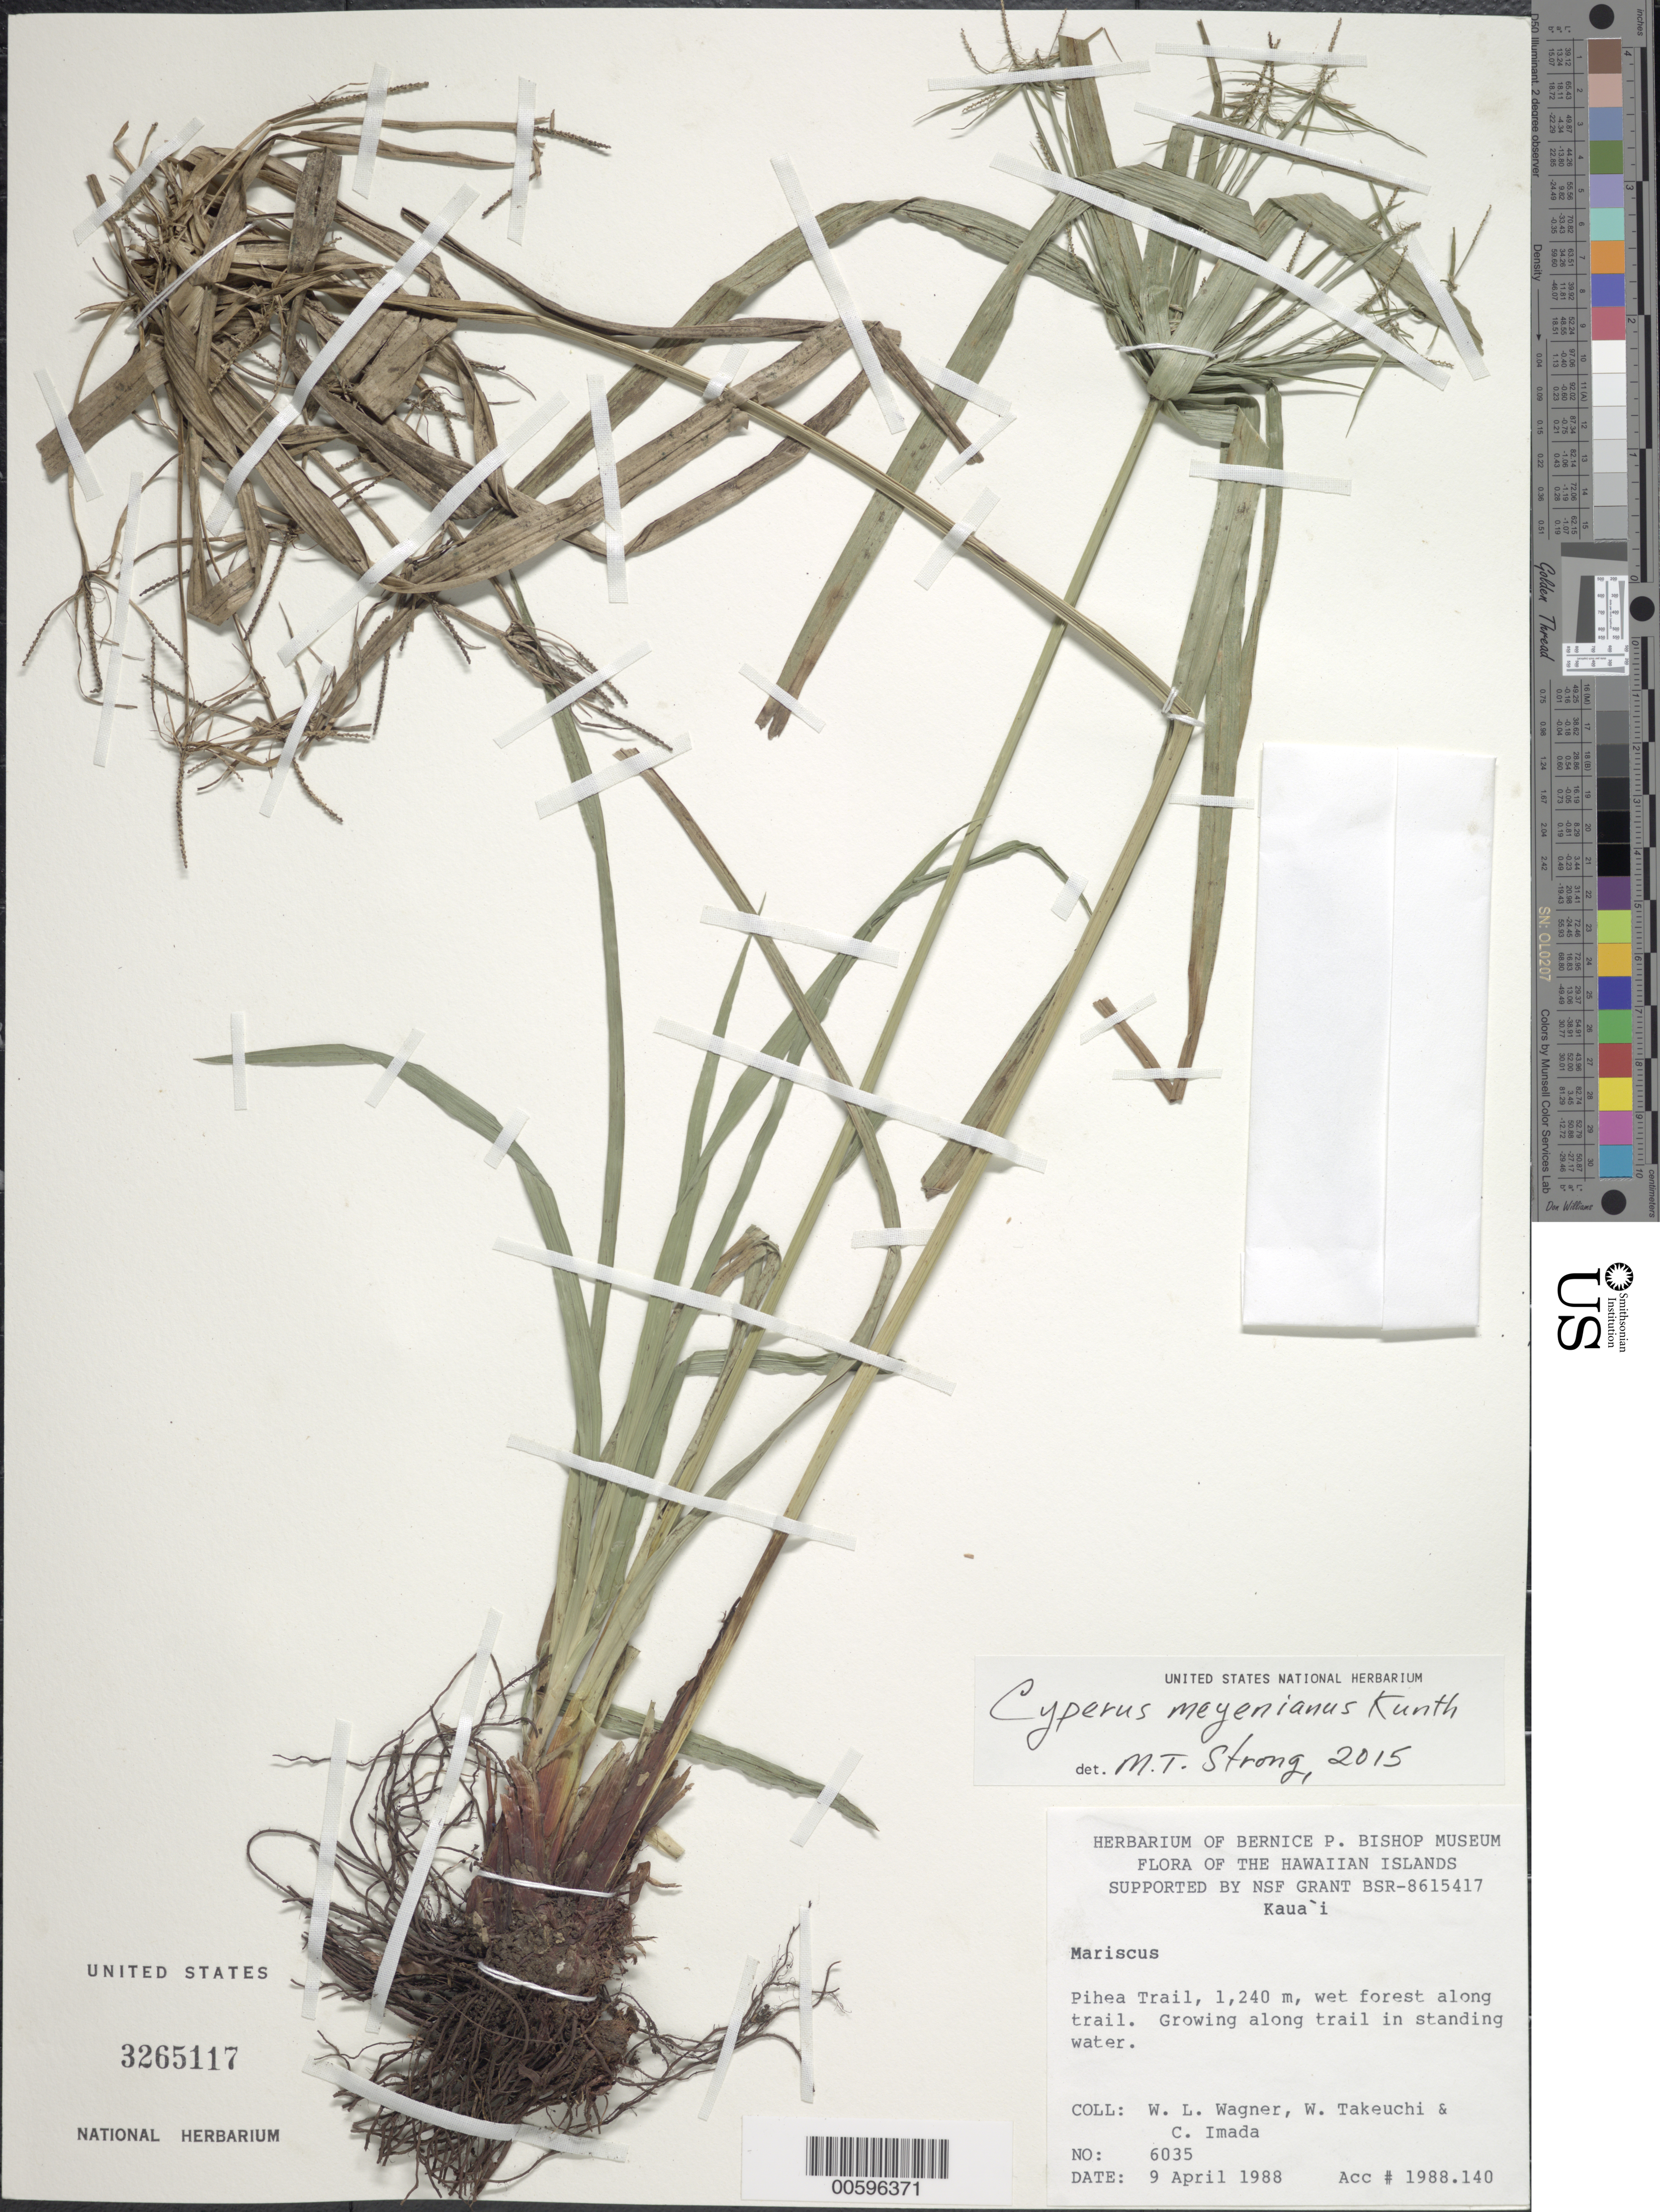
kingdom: Plantae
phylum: Tracheophyta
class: Liliopsida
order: Poales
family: Cyperaceae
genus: Cyperus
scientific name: Cyperus meyenianus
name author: Kunth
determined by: Strong, M. T., (US), Smithsonian Institution - National Museum of Natural History (UNITED STATES)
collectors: W. L. Wagner, W. N. Takeuchi & C. Imada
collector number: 6035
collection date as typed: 9 Apr 1988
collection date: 1988-04-09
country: United States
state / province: Hawaii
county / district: Kauai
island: Kaua'i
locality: Pihea Trail.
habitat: Wet forest along trail in standing water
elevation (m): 1240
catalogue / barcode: US 3265117